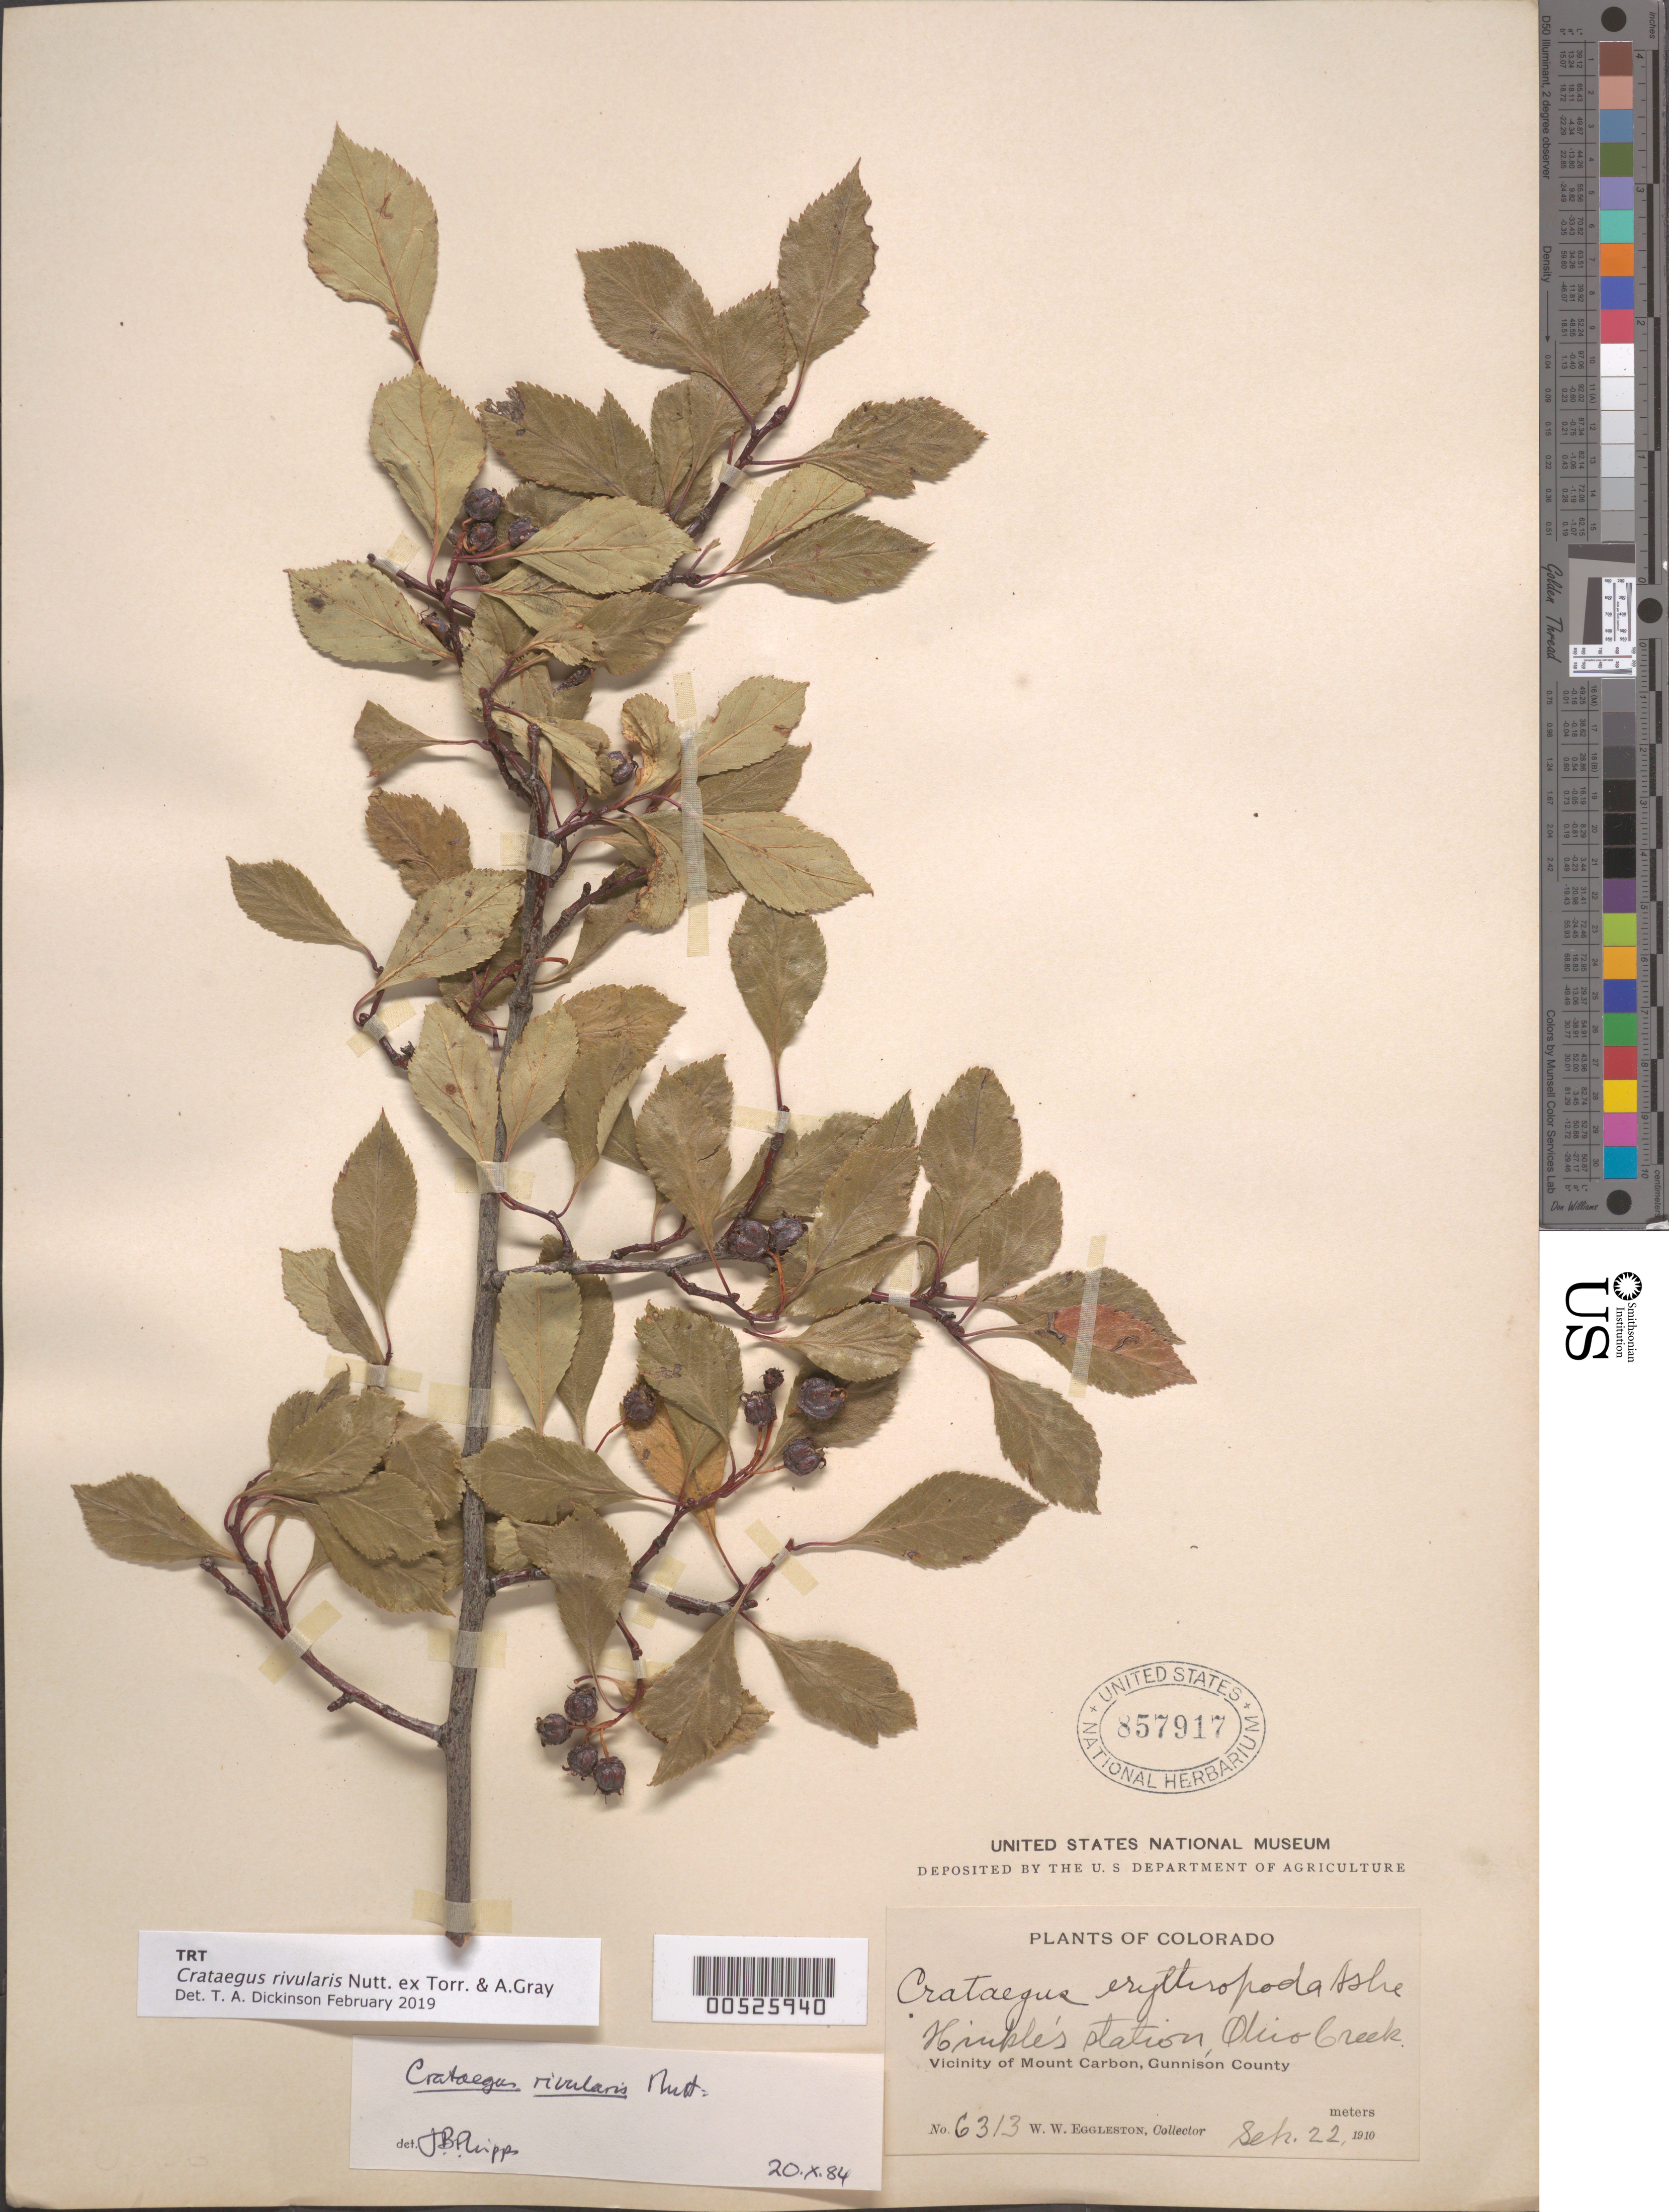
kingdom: Plantae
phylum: Tracheophyta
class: Magnoliopsida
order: Rosales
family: Rosaceae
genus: Crataegus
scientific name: Crataegus rivularis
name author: Nutt.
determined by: Phipps, James B., (UWO), University of Western Ontario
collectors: W. W. Eggleston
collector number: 6313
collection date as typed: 22 Sep 1910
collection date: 1910-09-22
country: United States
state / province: Colorado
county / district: Gunnison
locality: Himple's Station, Ohio Creek. Vicinity of Mount Carbon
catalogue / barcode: US 857917